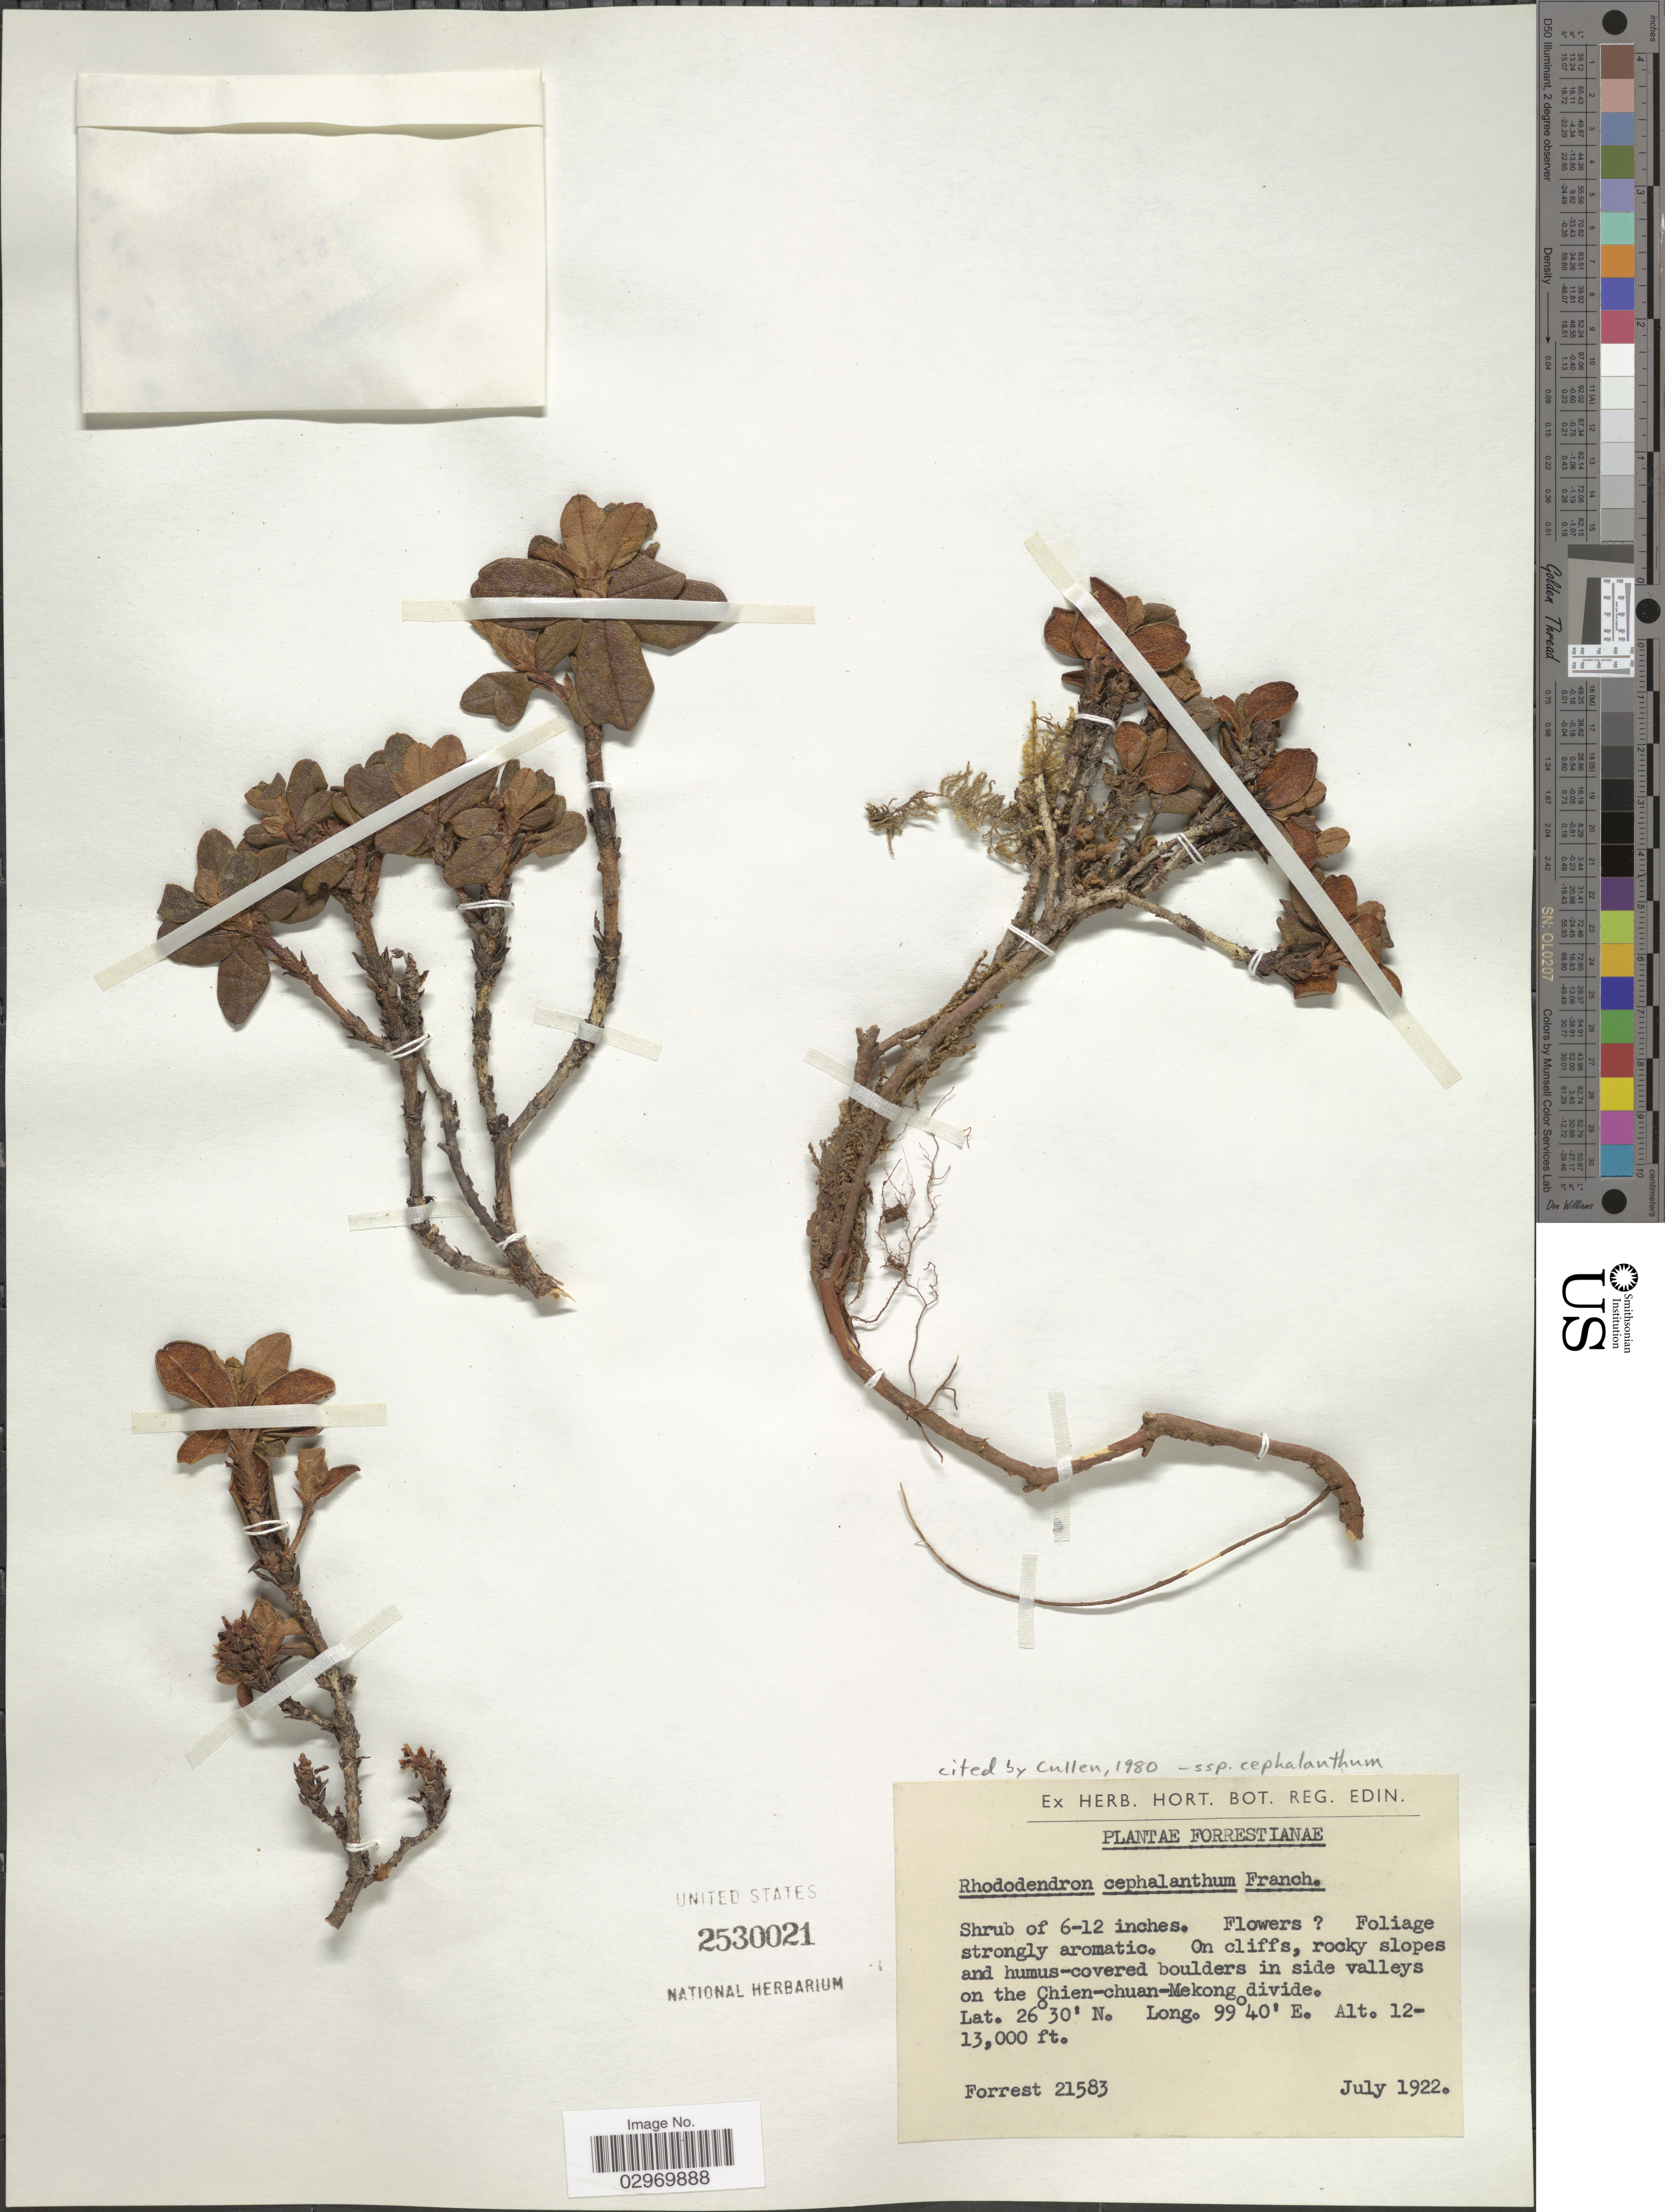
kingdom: Plantae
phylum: Tracheophyta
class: Magnoliopsida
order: Ericales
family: Ericaceae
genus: Rhododendron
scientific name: Rhododendron cephalanthum subsp. cephalanthum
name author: Franch.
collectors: -. Forrest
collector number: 21583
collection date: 1922-07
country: China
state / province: Yunnan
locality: On cliffs, rocky slopes and humus-covered boulders in side valleys on the Chien-chuan-Mekong divide.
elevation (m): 3962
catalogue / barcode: US 2530021